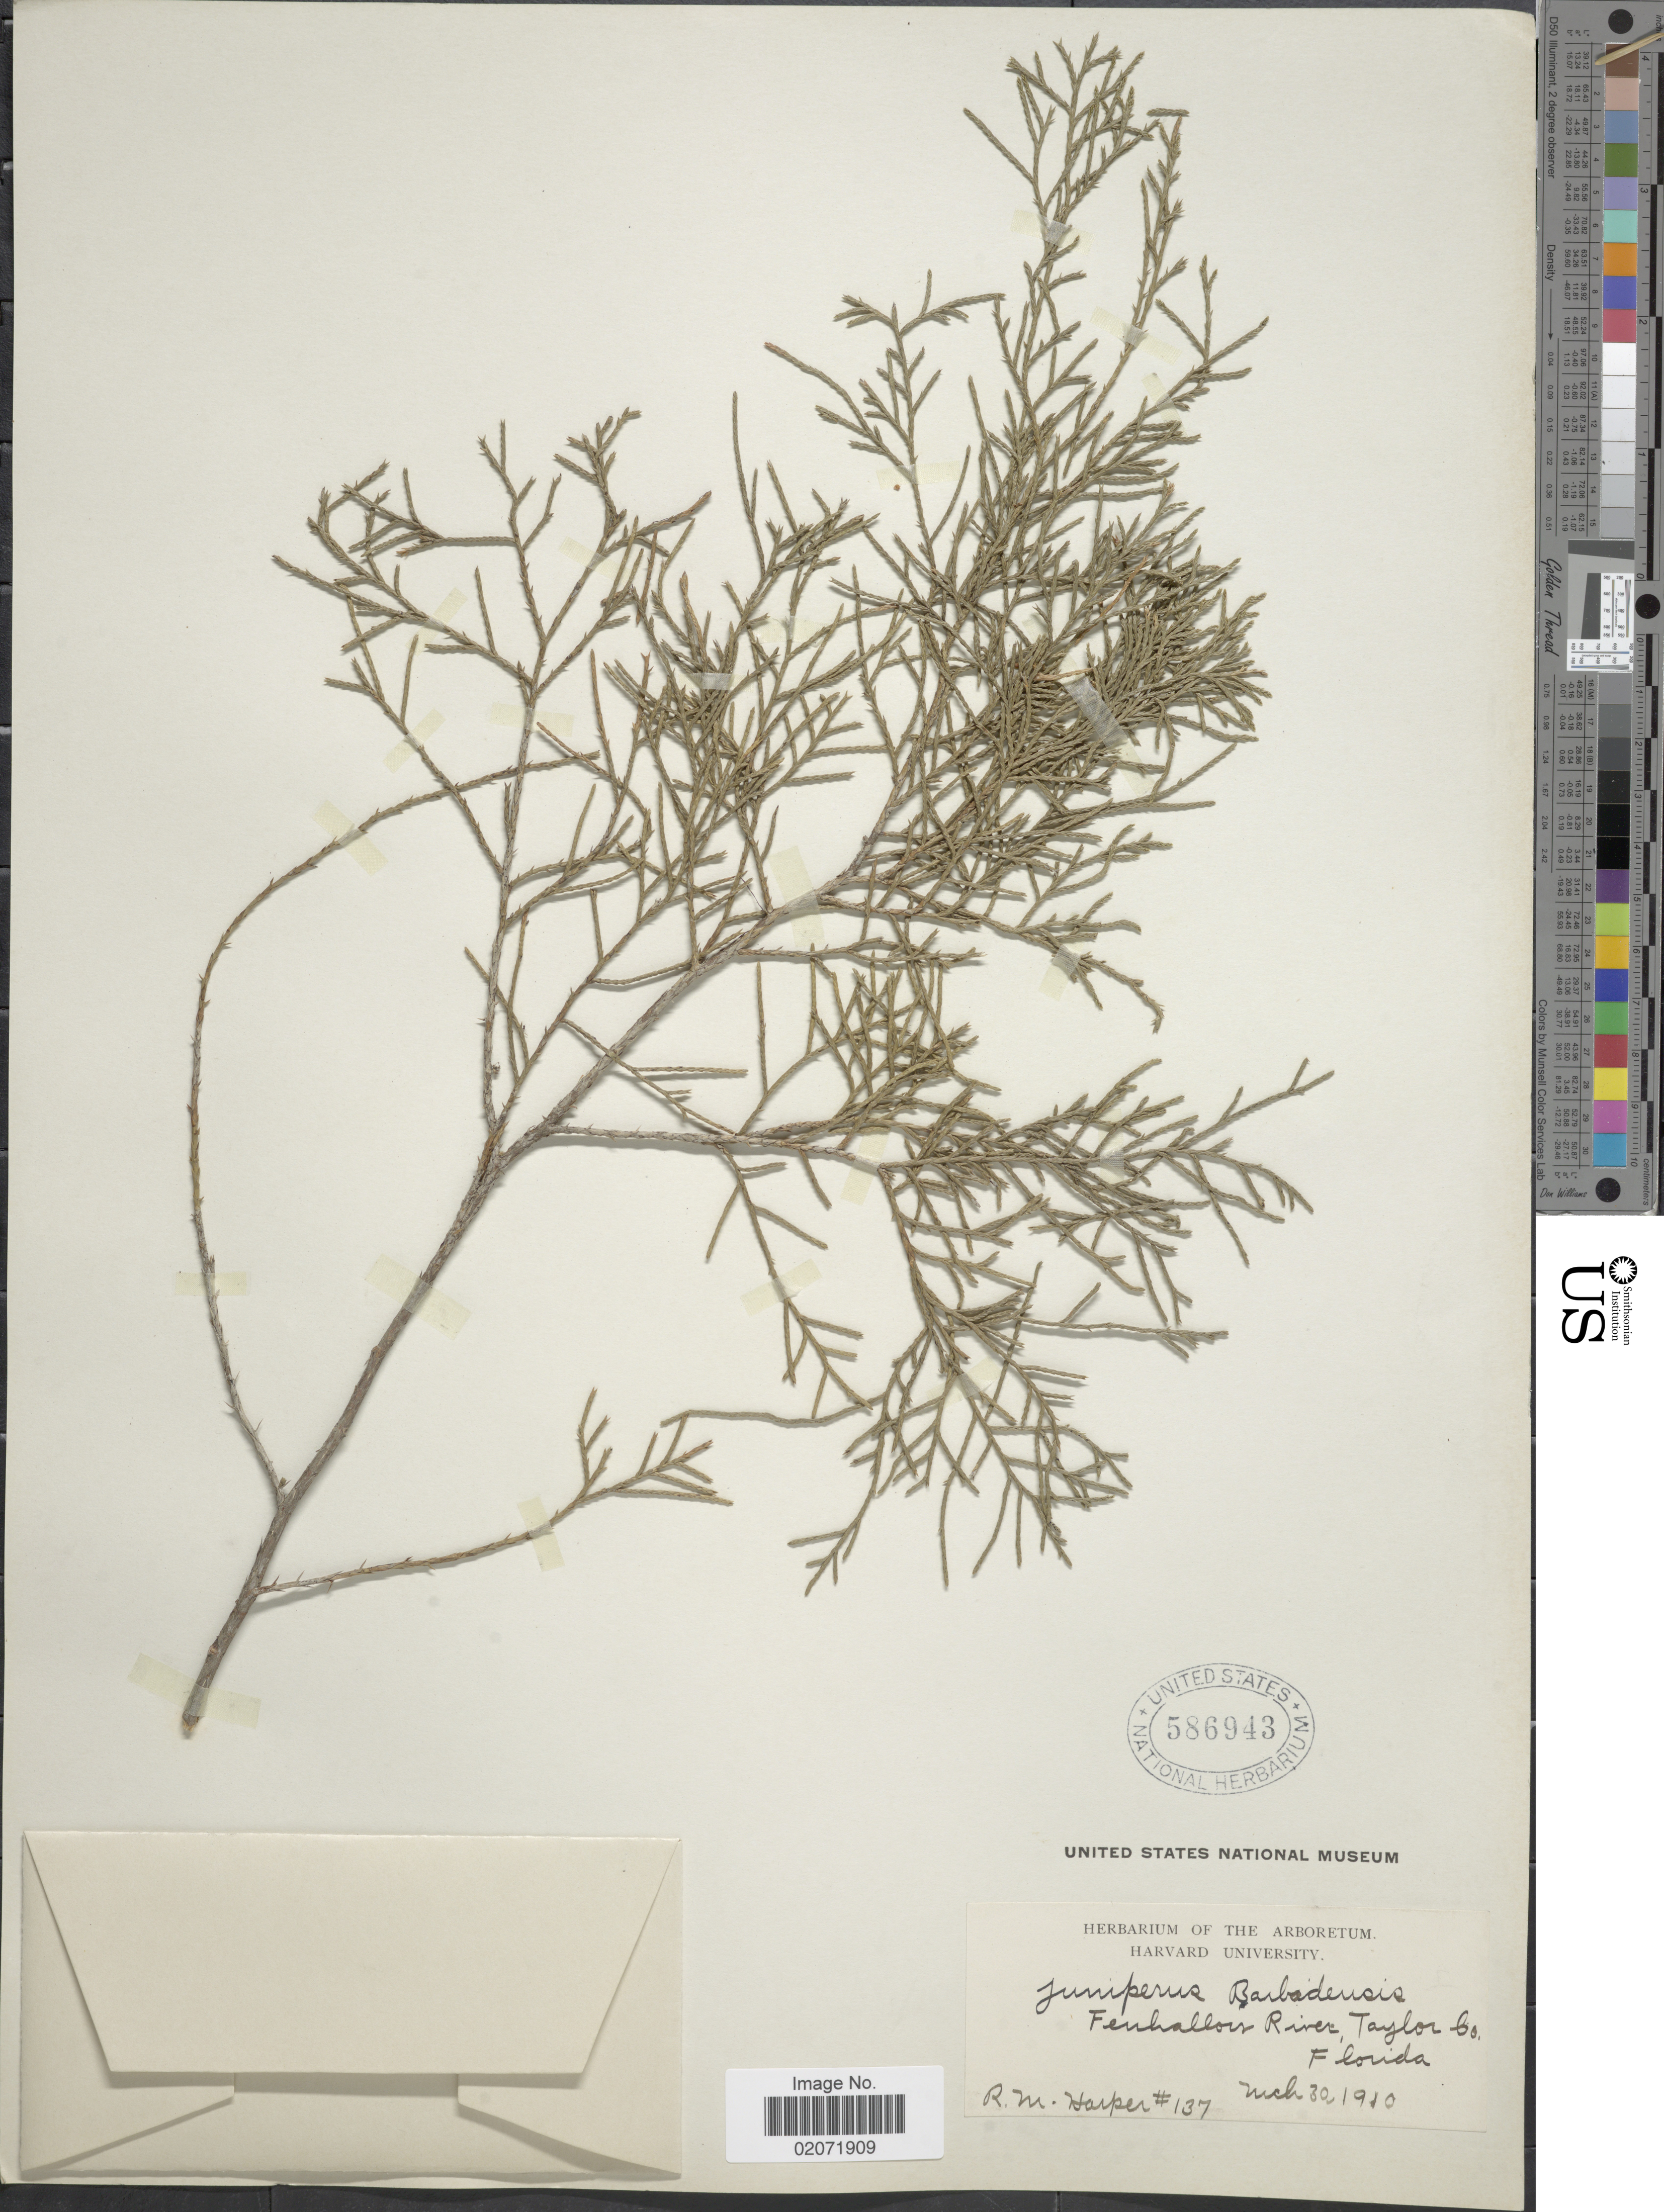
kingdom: Plantae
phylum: Tracheophyta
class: Pinopsida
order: Pinales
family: Cupressaceae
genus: Juniperus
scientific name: Juniperus silicicola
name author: (Small) L.H. Bailey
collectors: R. M. Harper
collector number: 137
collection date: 1910-03-30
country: United States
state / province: Florida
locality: Fenhallon River, Taylor Co.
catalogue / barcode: US 586943